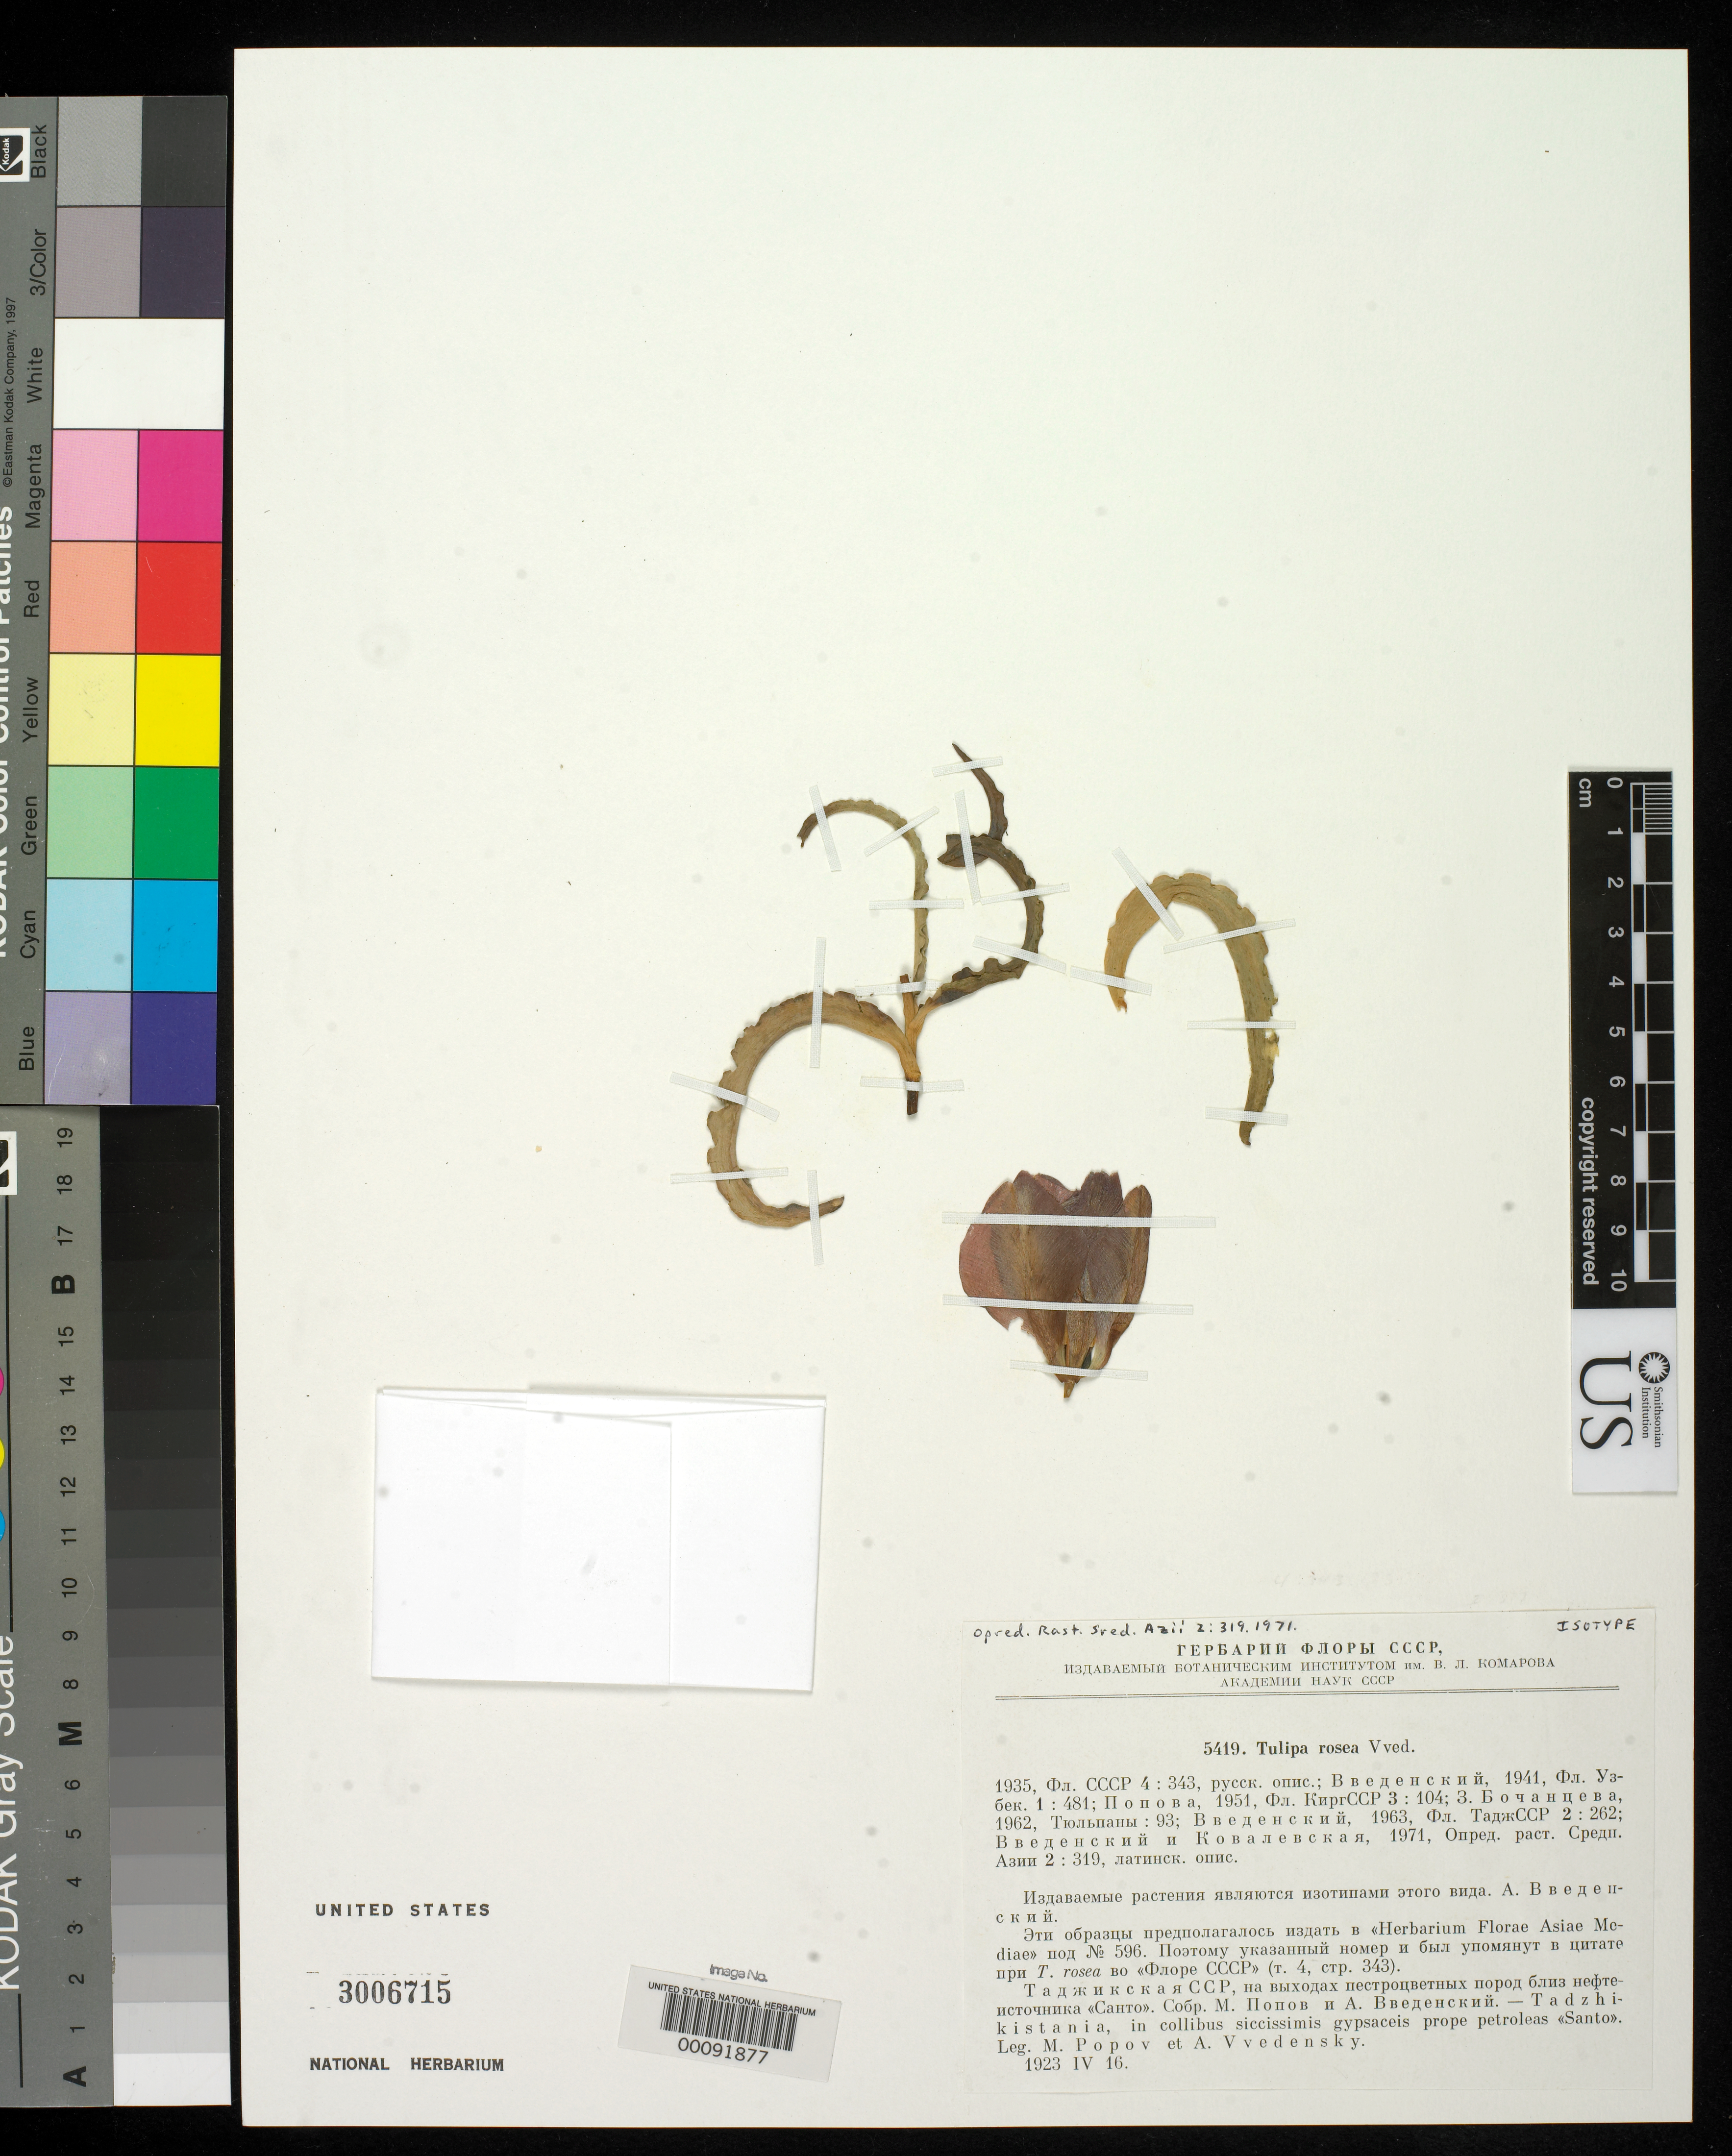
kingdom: Plantae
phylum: Tracheophyta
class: Liliopsida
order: Liliales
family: Liliaceae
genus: Tulipa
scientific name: Tulipa rosea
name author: Vved.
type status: Isotype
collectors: A. Vvedensky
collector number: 5419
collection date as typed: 16 Apr 1923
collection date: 1923-04-16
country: Tajikistan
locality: Prope Petroleas "Santo".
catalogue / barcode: US 3006715